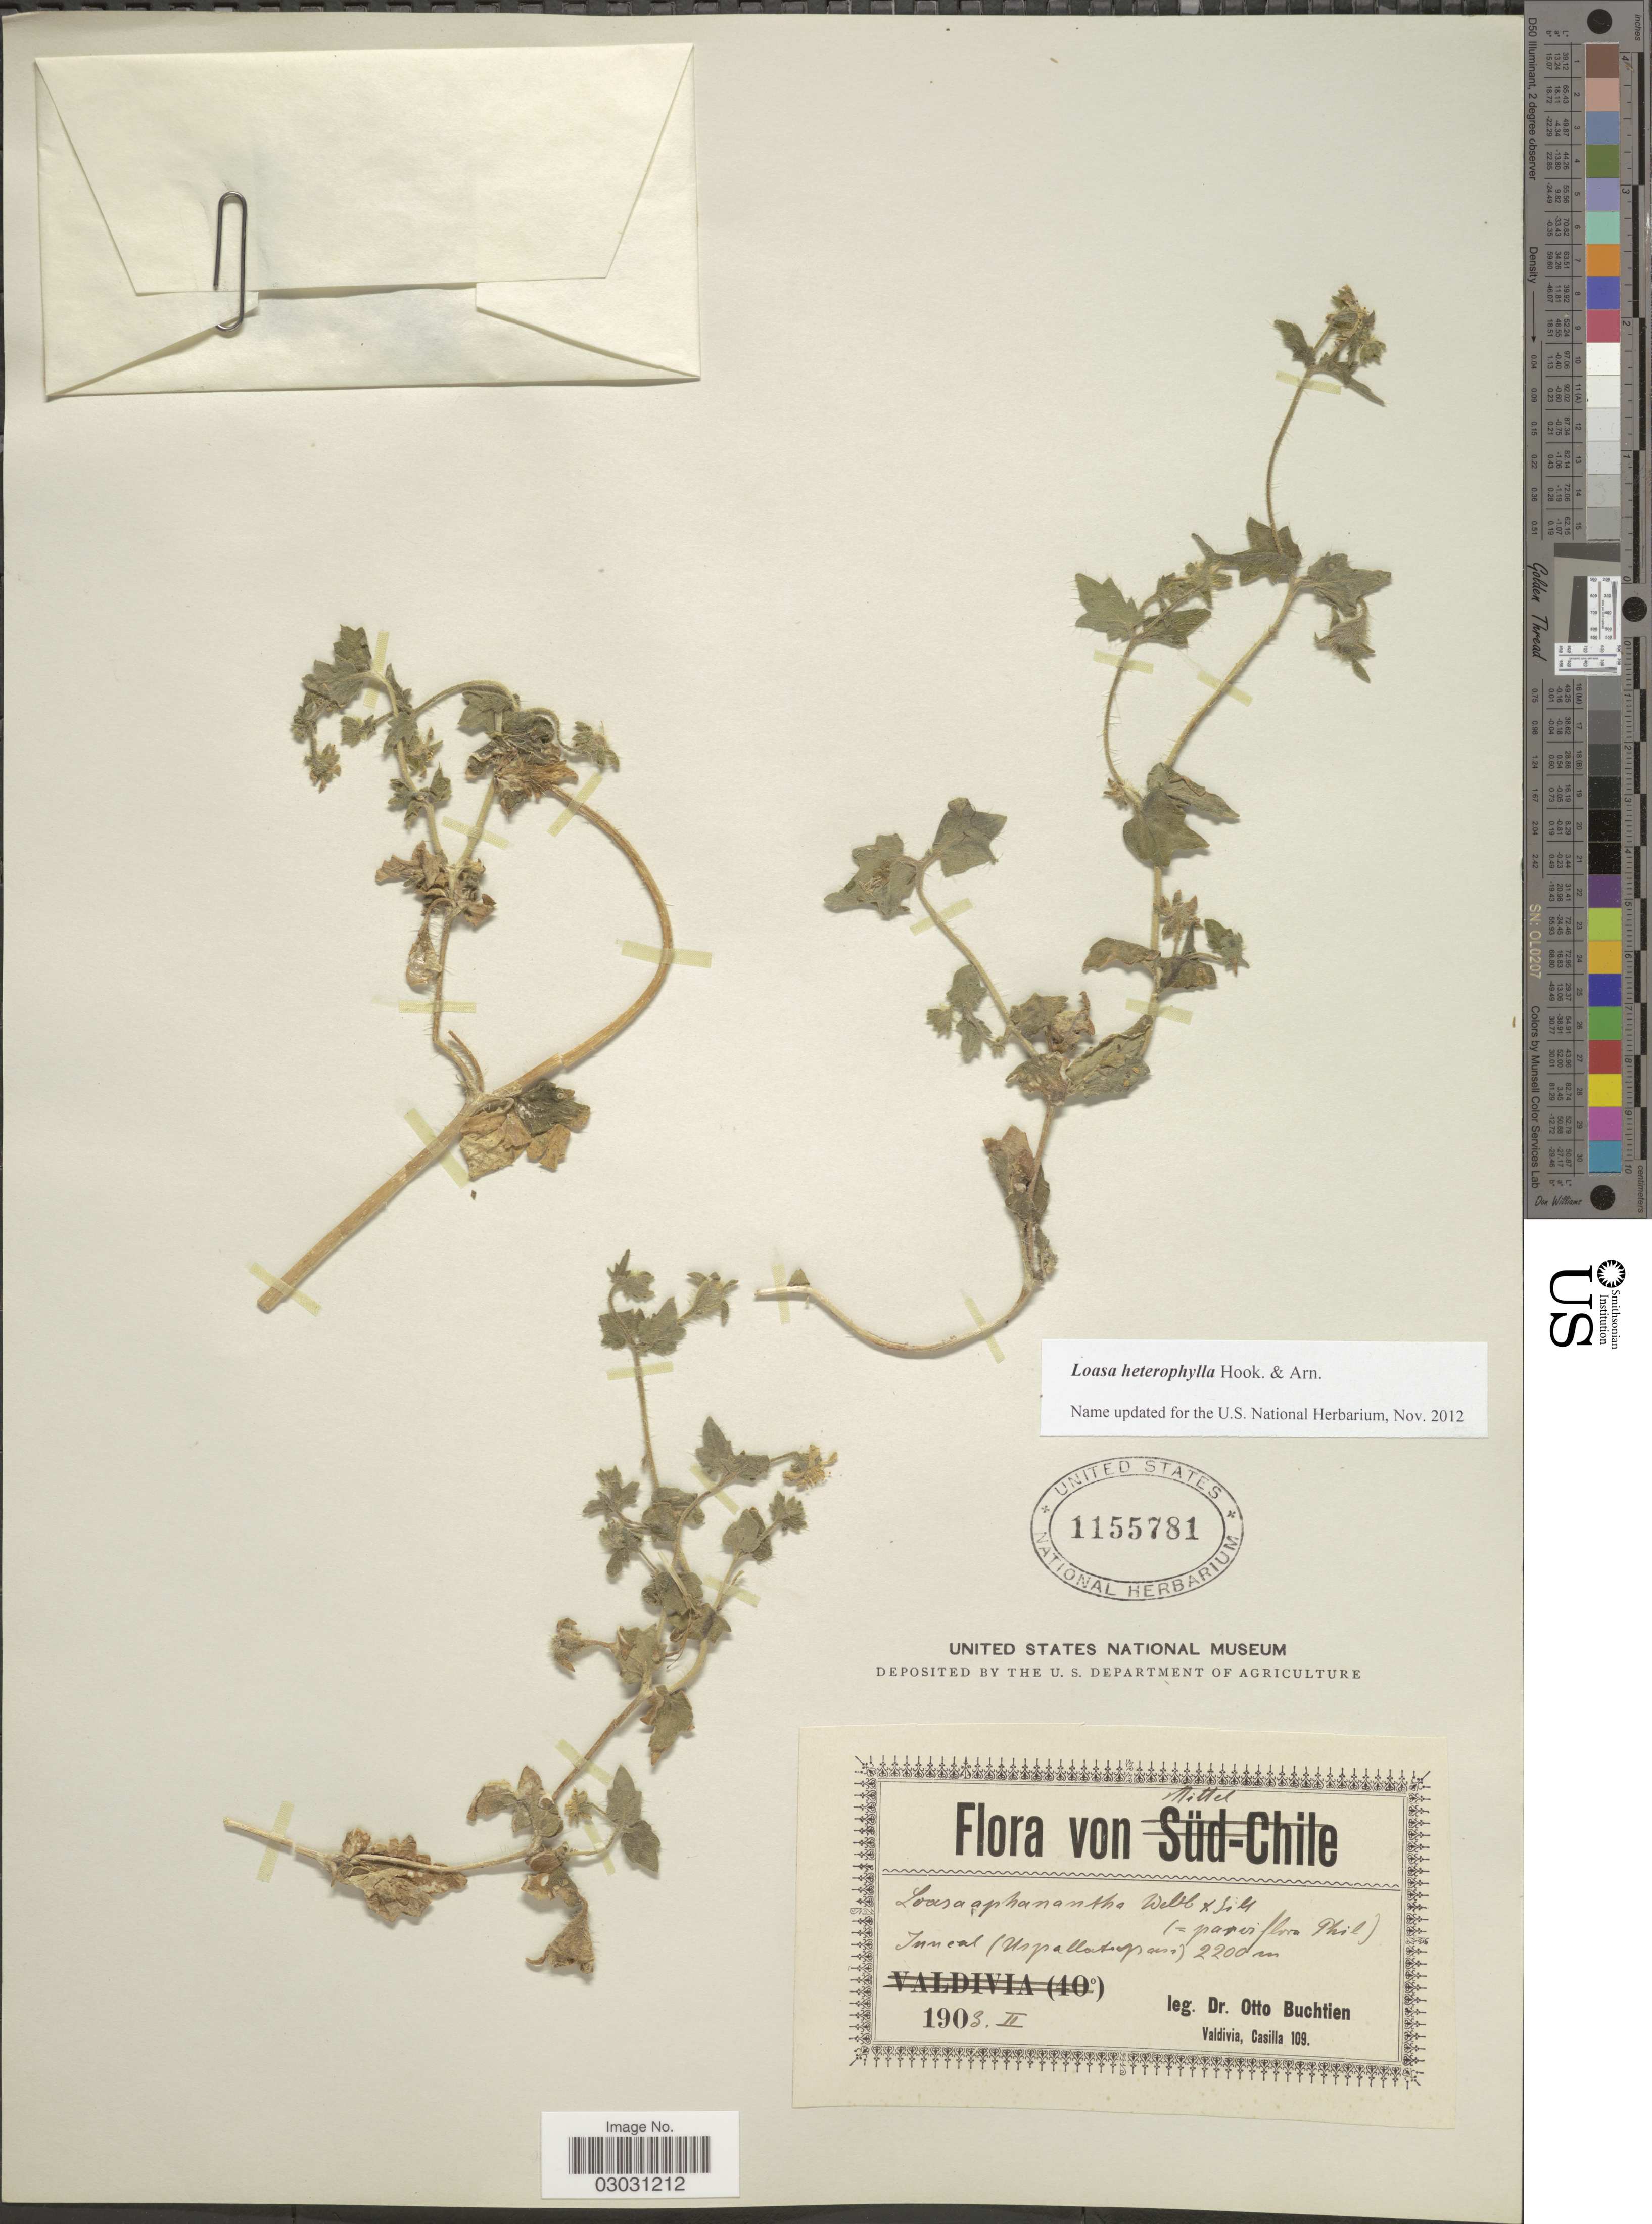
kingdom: Plantae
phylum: Tracheophyta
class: Magnoliopsida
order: Cornales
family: Loasaceae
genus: Loasa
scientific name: Loasa heterophylla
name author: Hook. & Arn.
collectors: O. Buchtien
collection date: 1903-02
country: Chile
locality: Mittel-Chile, Juscal (Uspallatapass).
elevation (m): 2200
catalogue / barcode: US 1155781